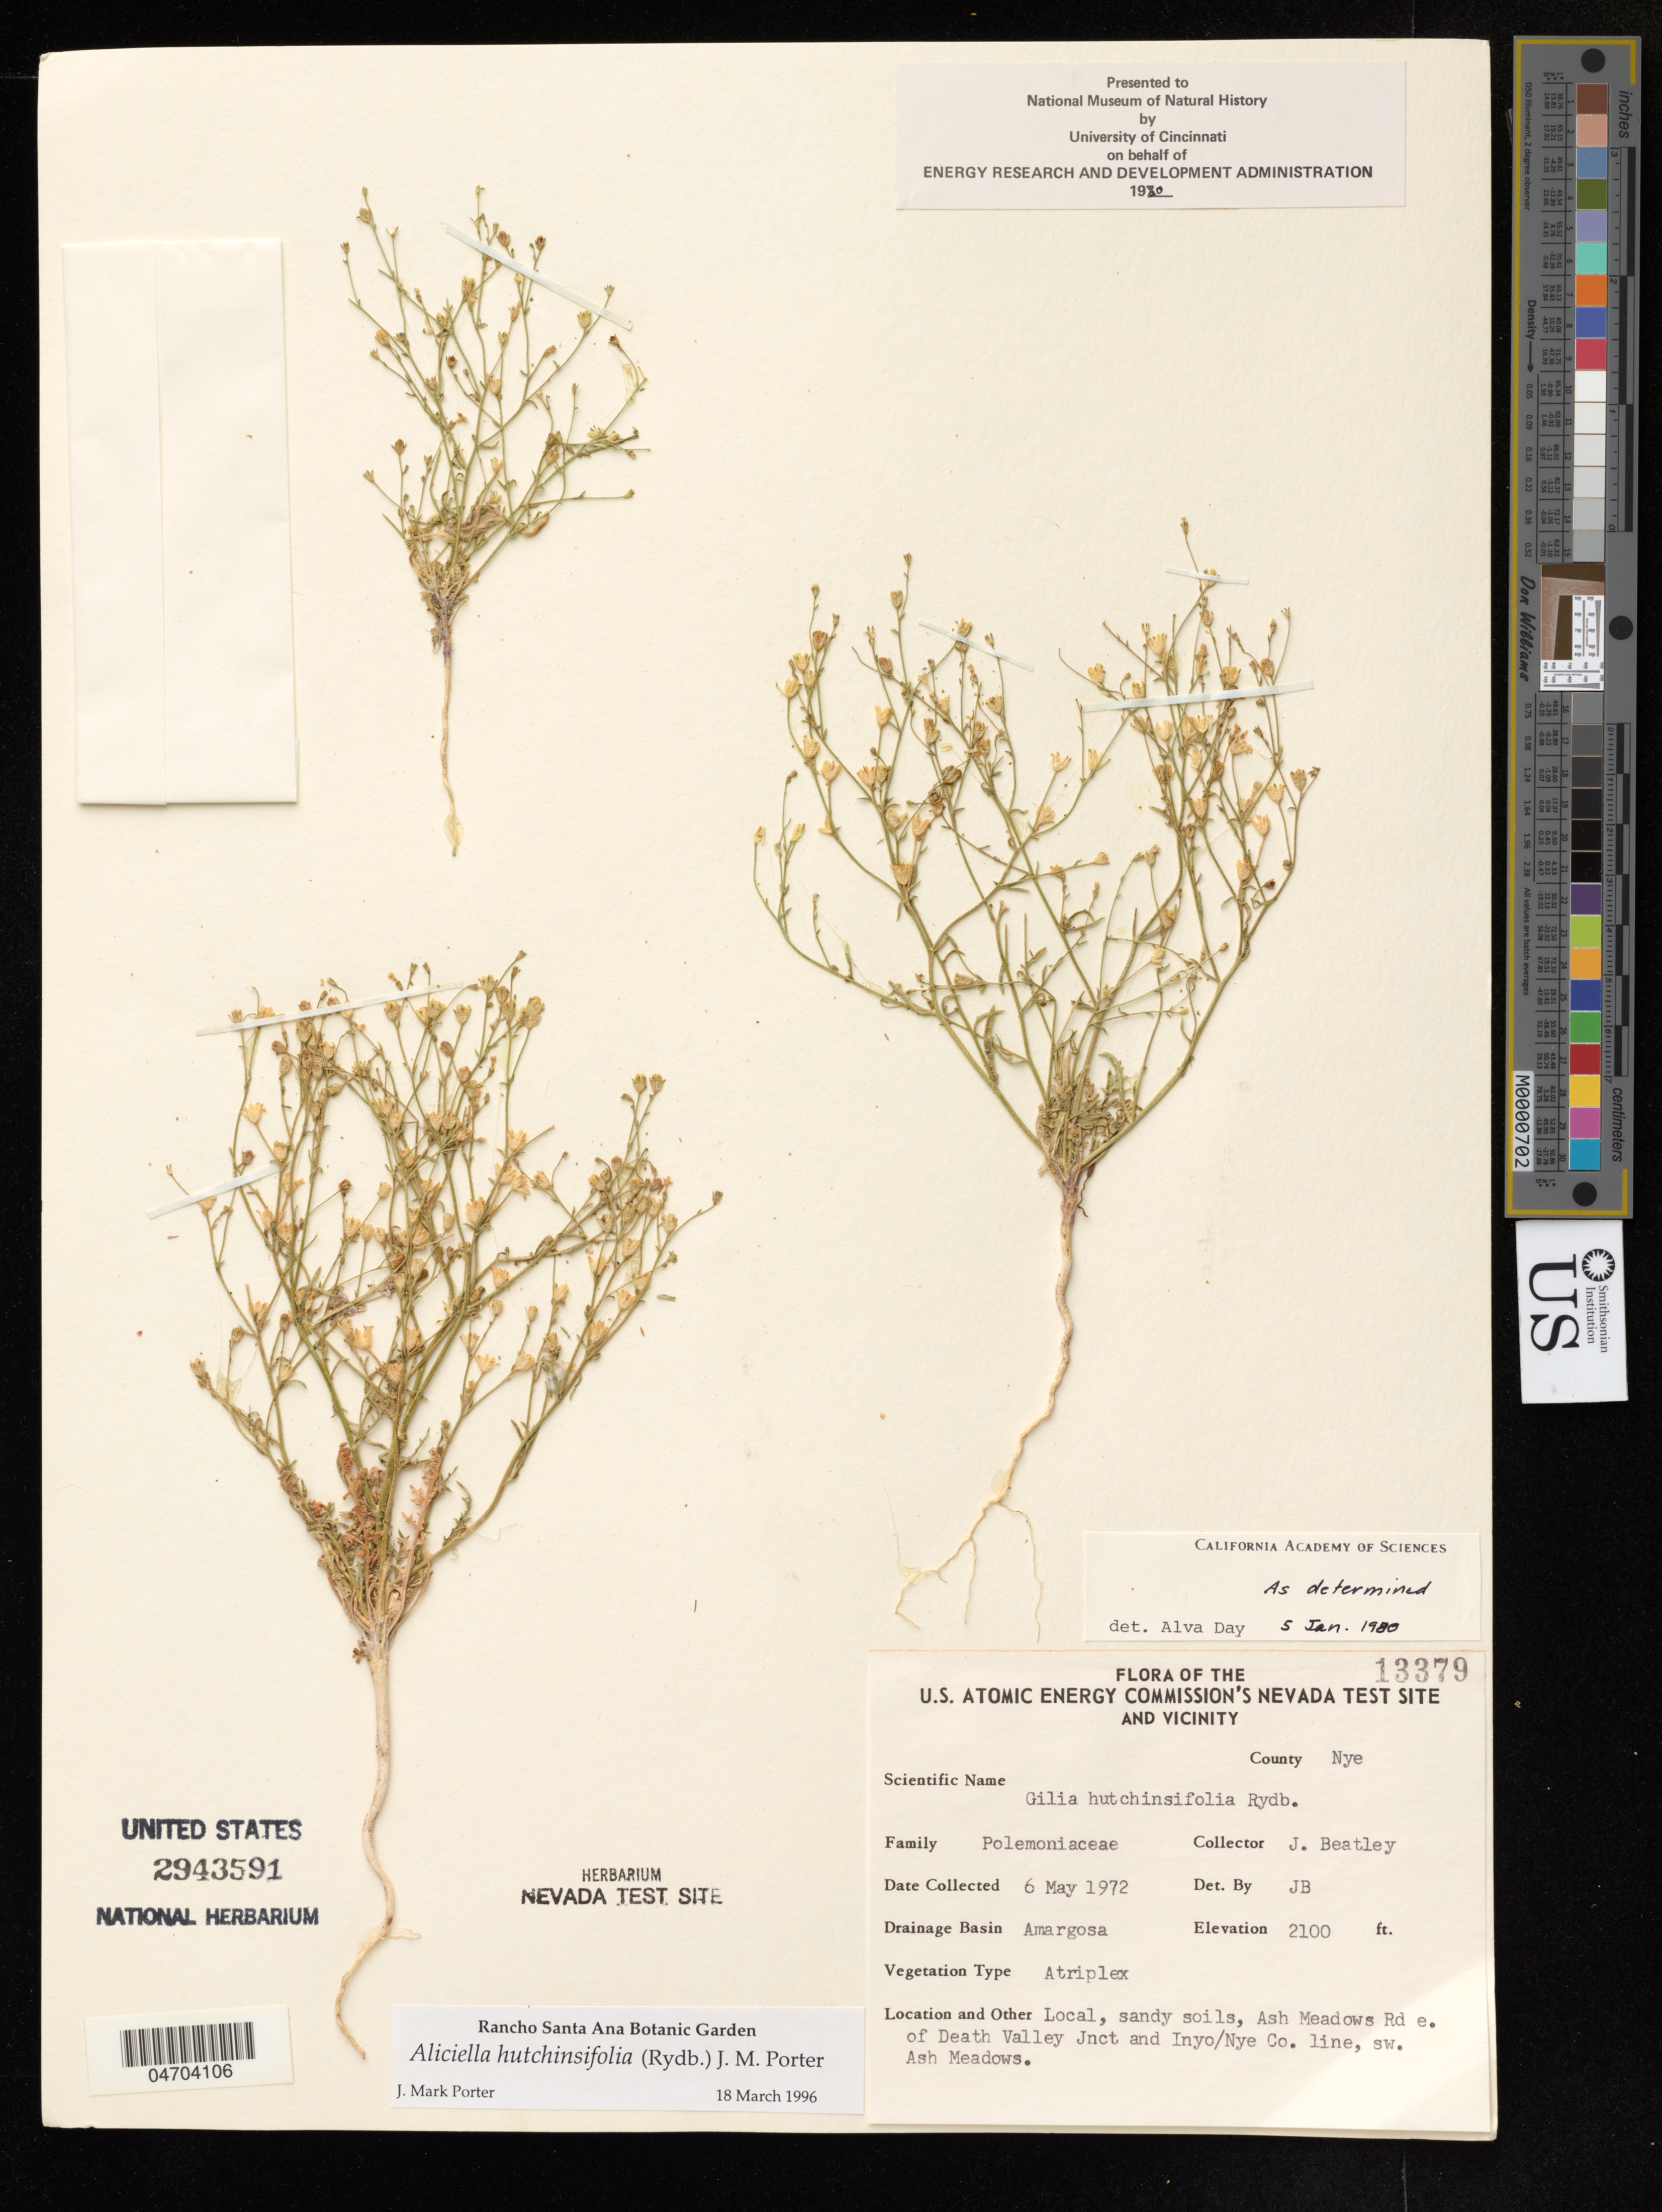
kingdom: Plantae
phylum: Tracheophyta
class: Magnoliopsida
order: Ericales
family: Polemoniaceae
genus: Aliciella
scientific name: Aliciella hutchinsifolia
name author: (Rydb.) J.M. Porter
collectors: J. Beatley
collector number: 13379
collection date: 1972-05-06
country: United States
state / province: Nevada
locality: Amargosa, Local, sandy soils, Ash Meadows Rd e. of Death Valley Jnct and Inyo/Nye Co. line. sw. Ash Meadows.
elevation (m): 640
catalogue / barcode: US 2943591